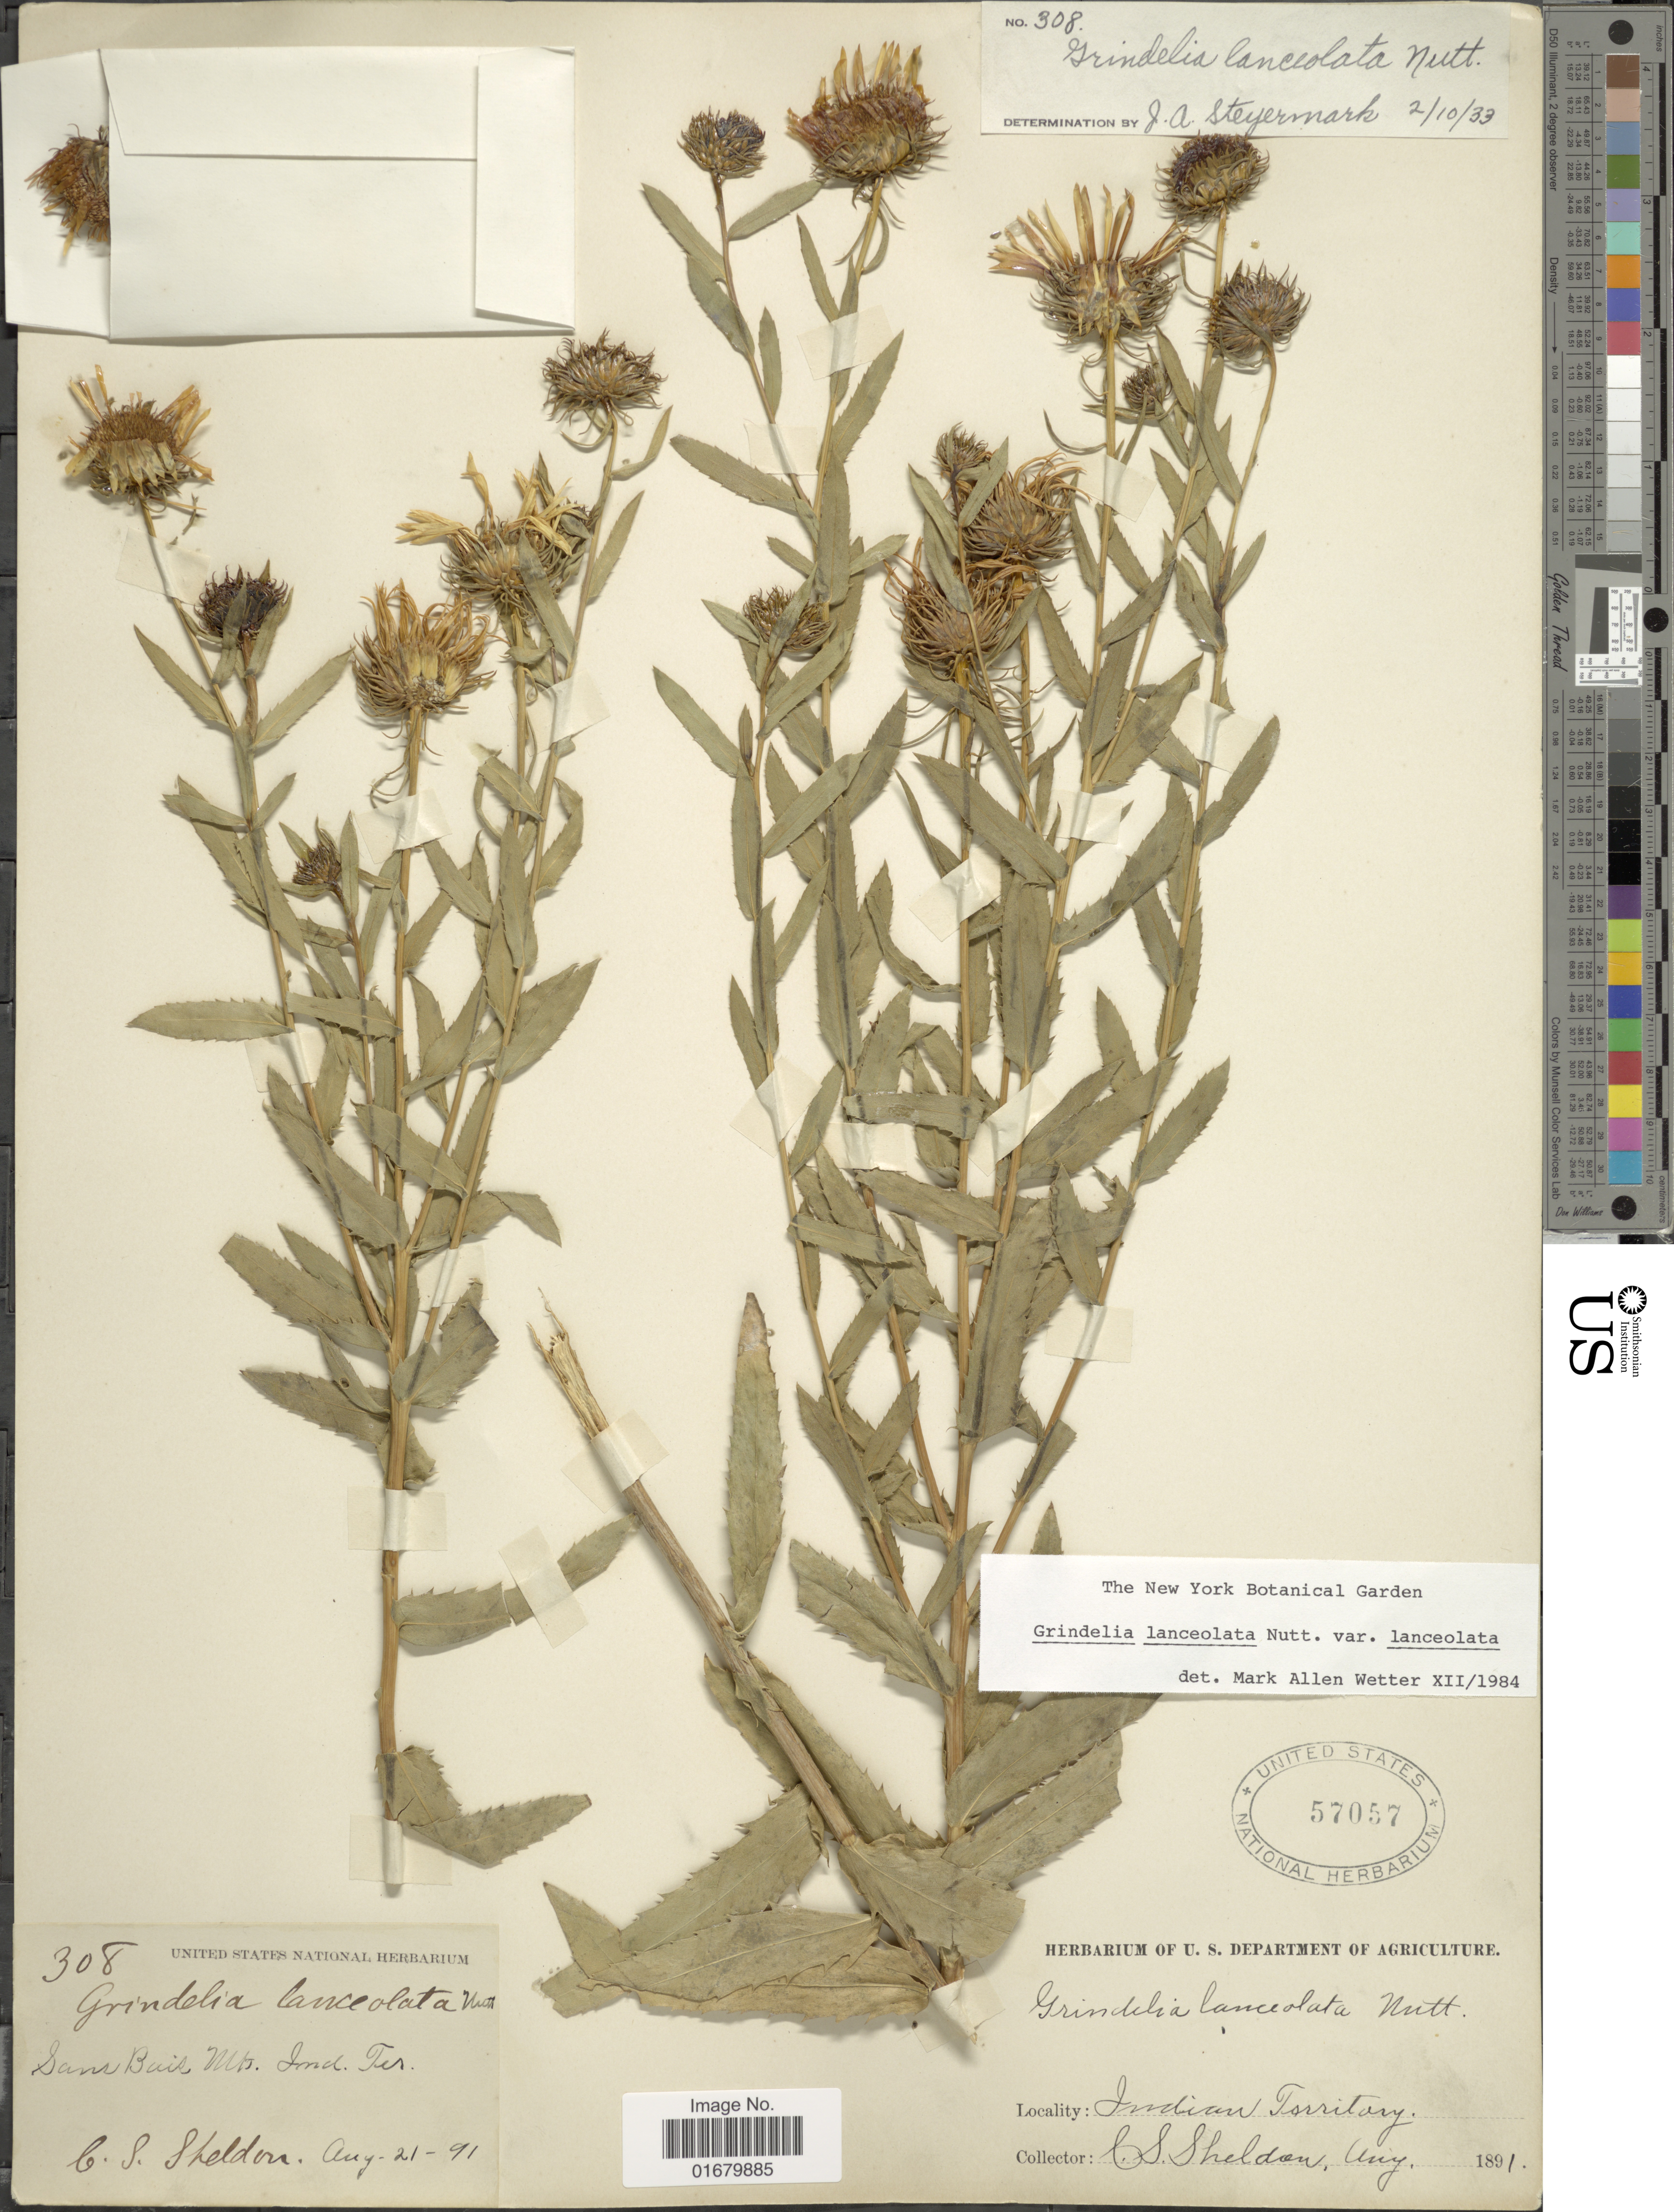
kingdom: Plantae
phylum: Tracheophyta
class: Magnoliopsida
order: Asterales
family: Asteraceae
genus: Grindelia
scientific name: Grindelia lanceolata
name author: Nutt.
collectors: C. S. Sheldon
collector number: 308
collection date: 1891-08-21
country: United States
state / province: Oklahoma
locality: Sans Buis, Mts. Indian Territory.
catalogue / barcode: US 57057